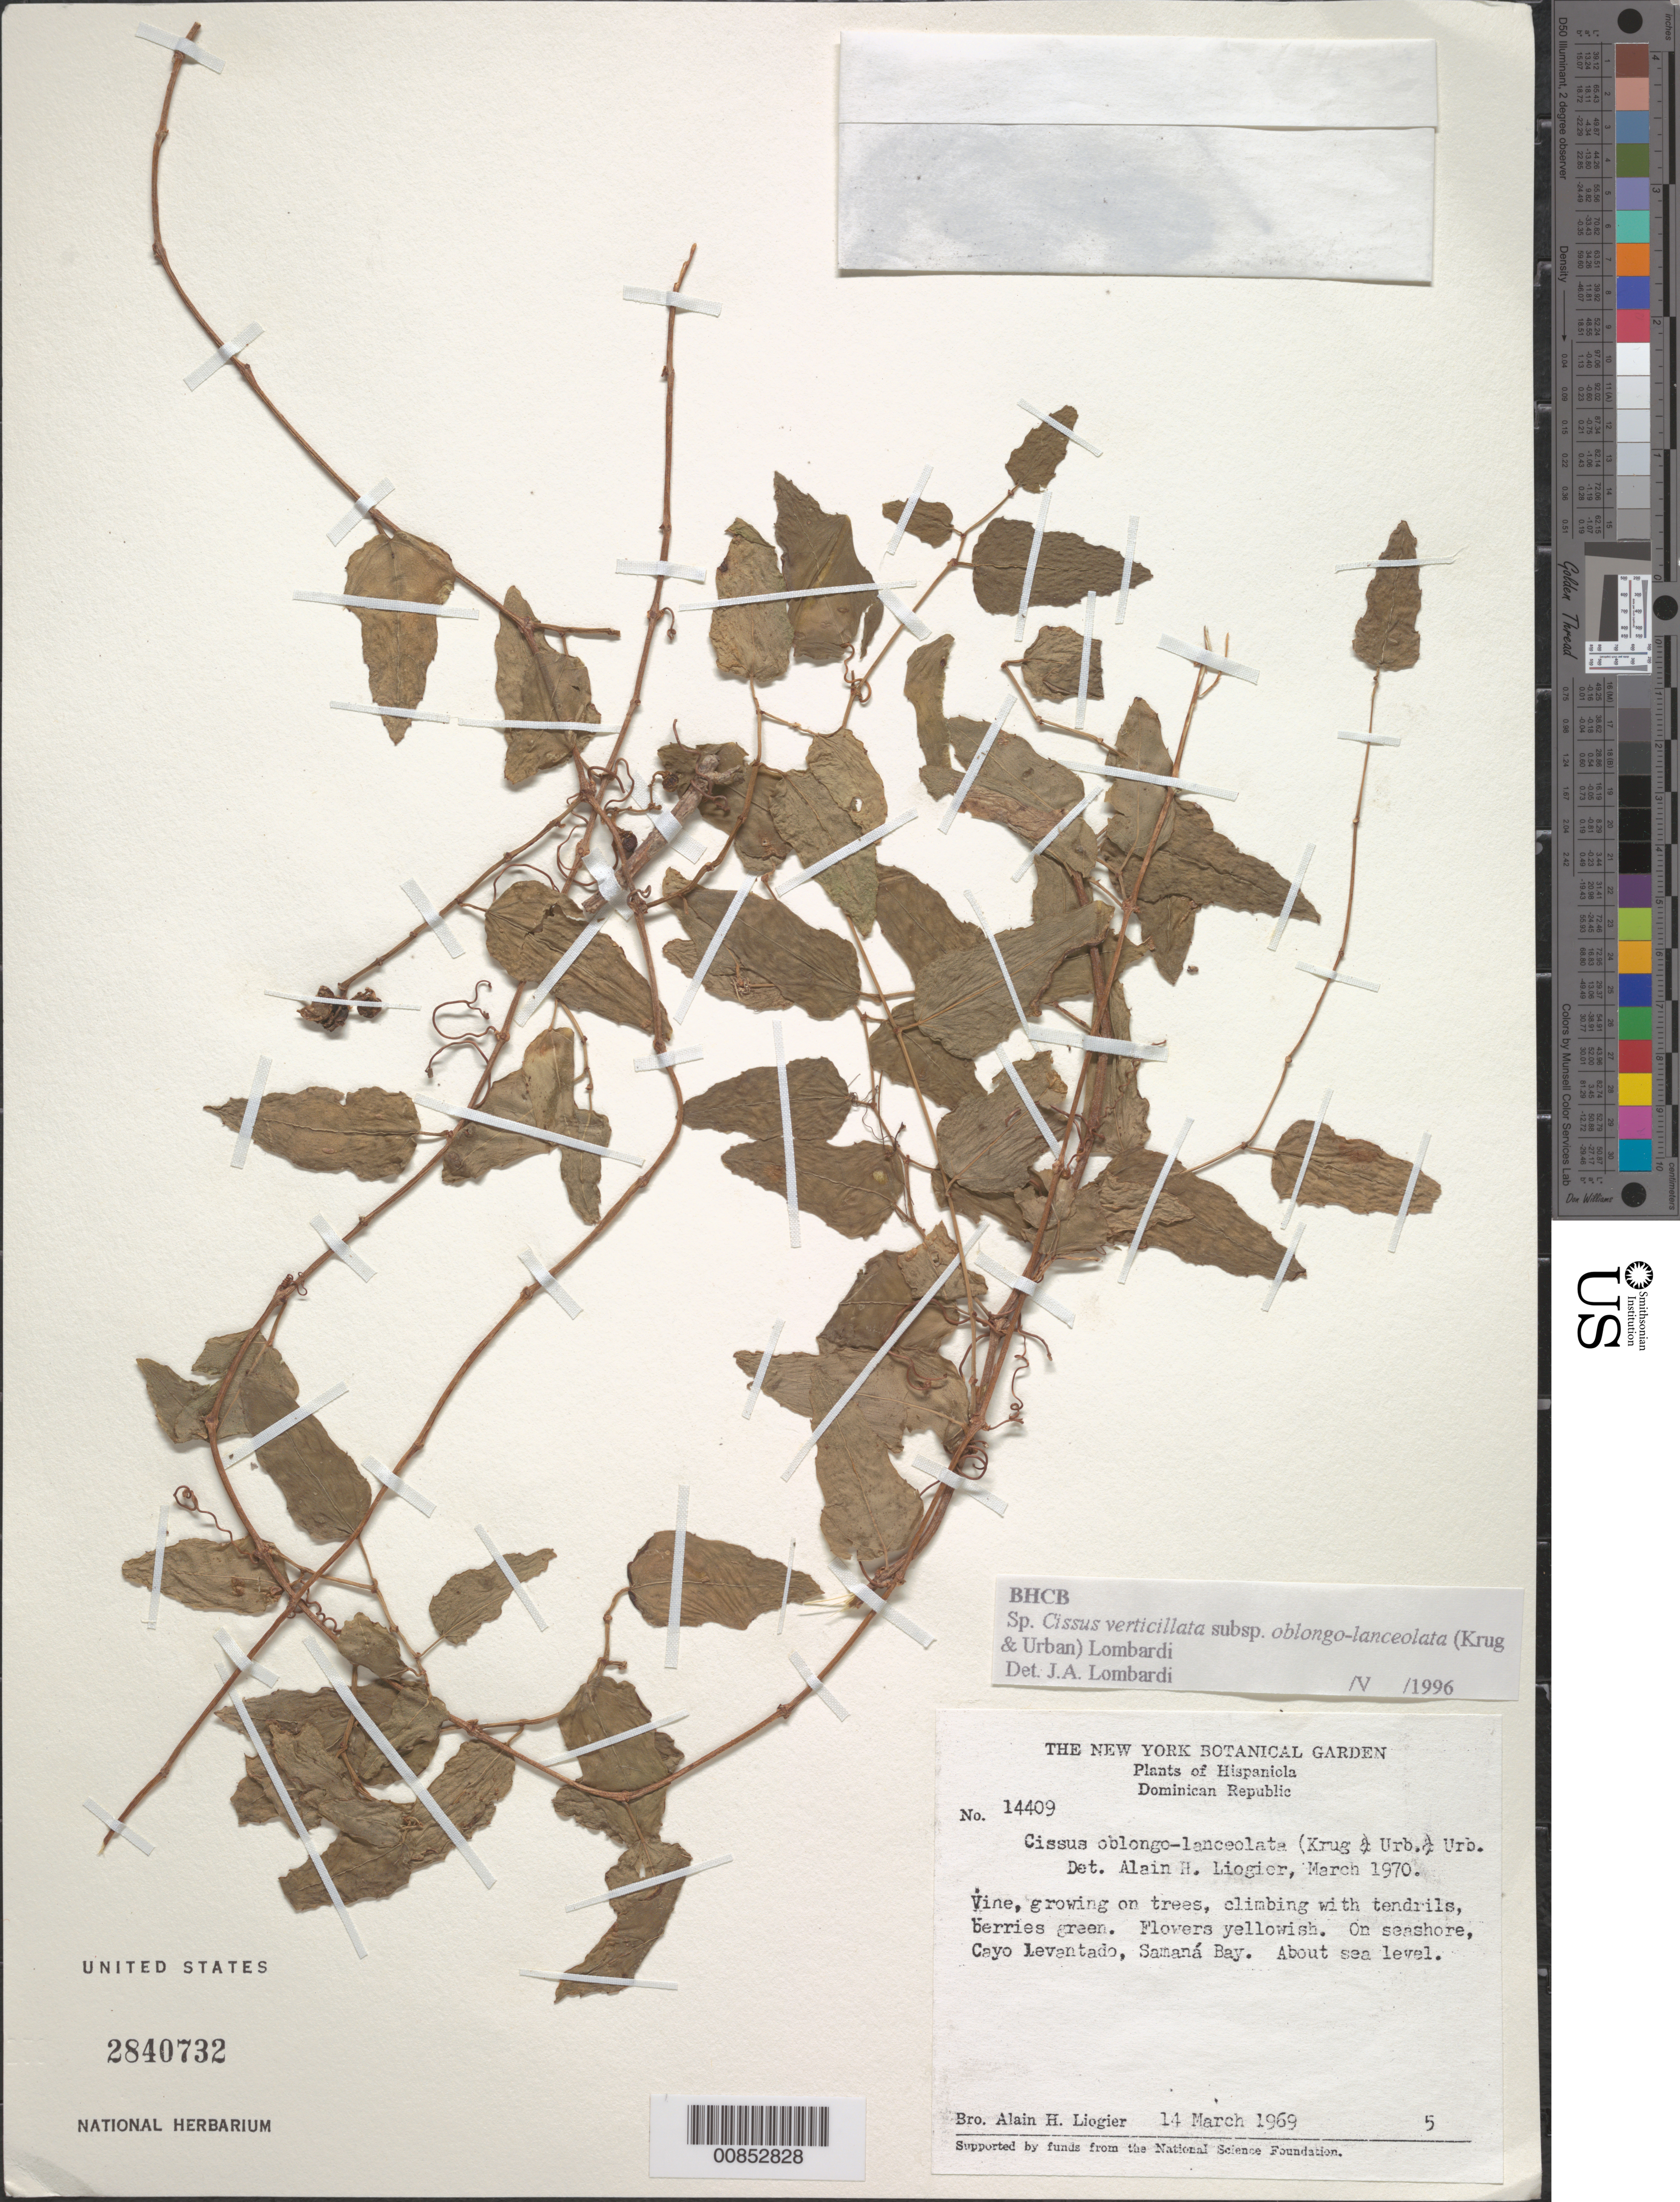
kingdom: Plantae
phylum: Tracheophyta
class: Magnoliopsida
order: Vitales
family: Vitaceae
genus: Cissus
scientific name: Cissus verticillata subsp. oblongolanceolata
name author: (Krug & Urb.) Lombardi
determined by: Lombardi, Julio A.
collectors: A. H. Liogier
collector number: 14409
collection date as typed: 14 Mar 1969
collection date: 1969-03-14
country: Dominican Republic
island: Hispaniola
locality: Cayo Levantado, Samaná Bay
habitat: Growing on trees on seashore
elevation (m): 0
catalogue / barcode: US 2840732